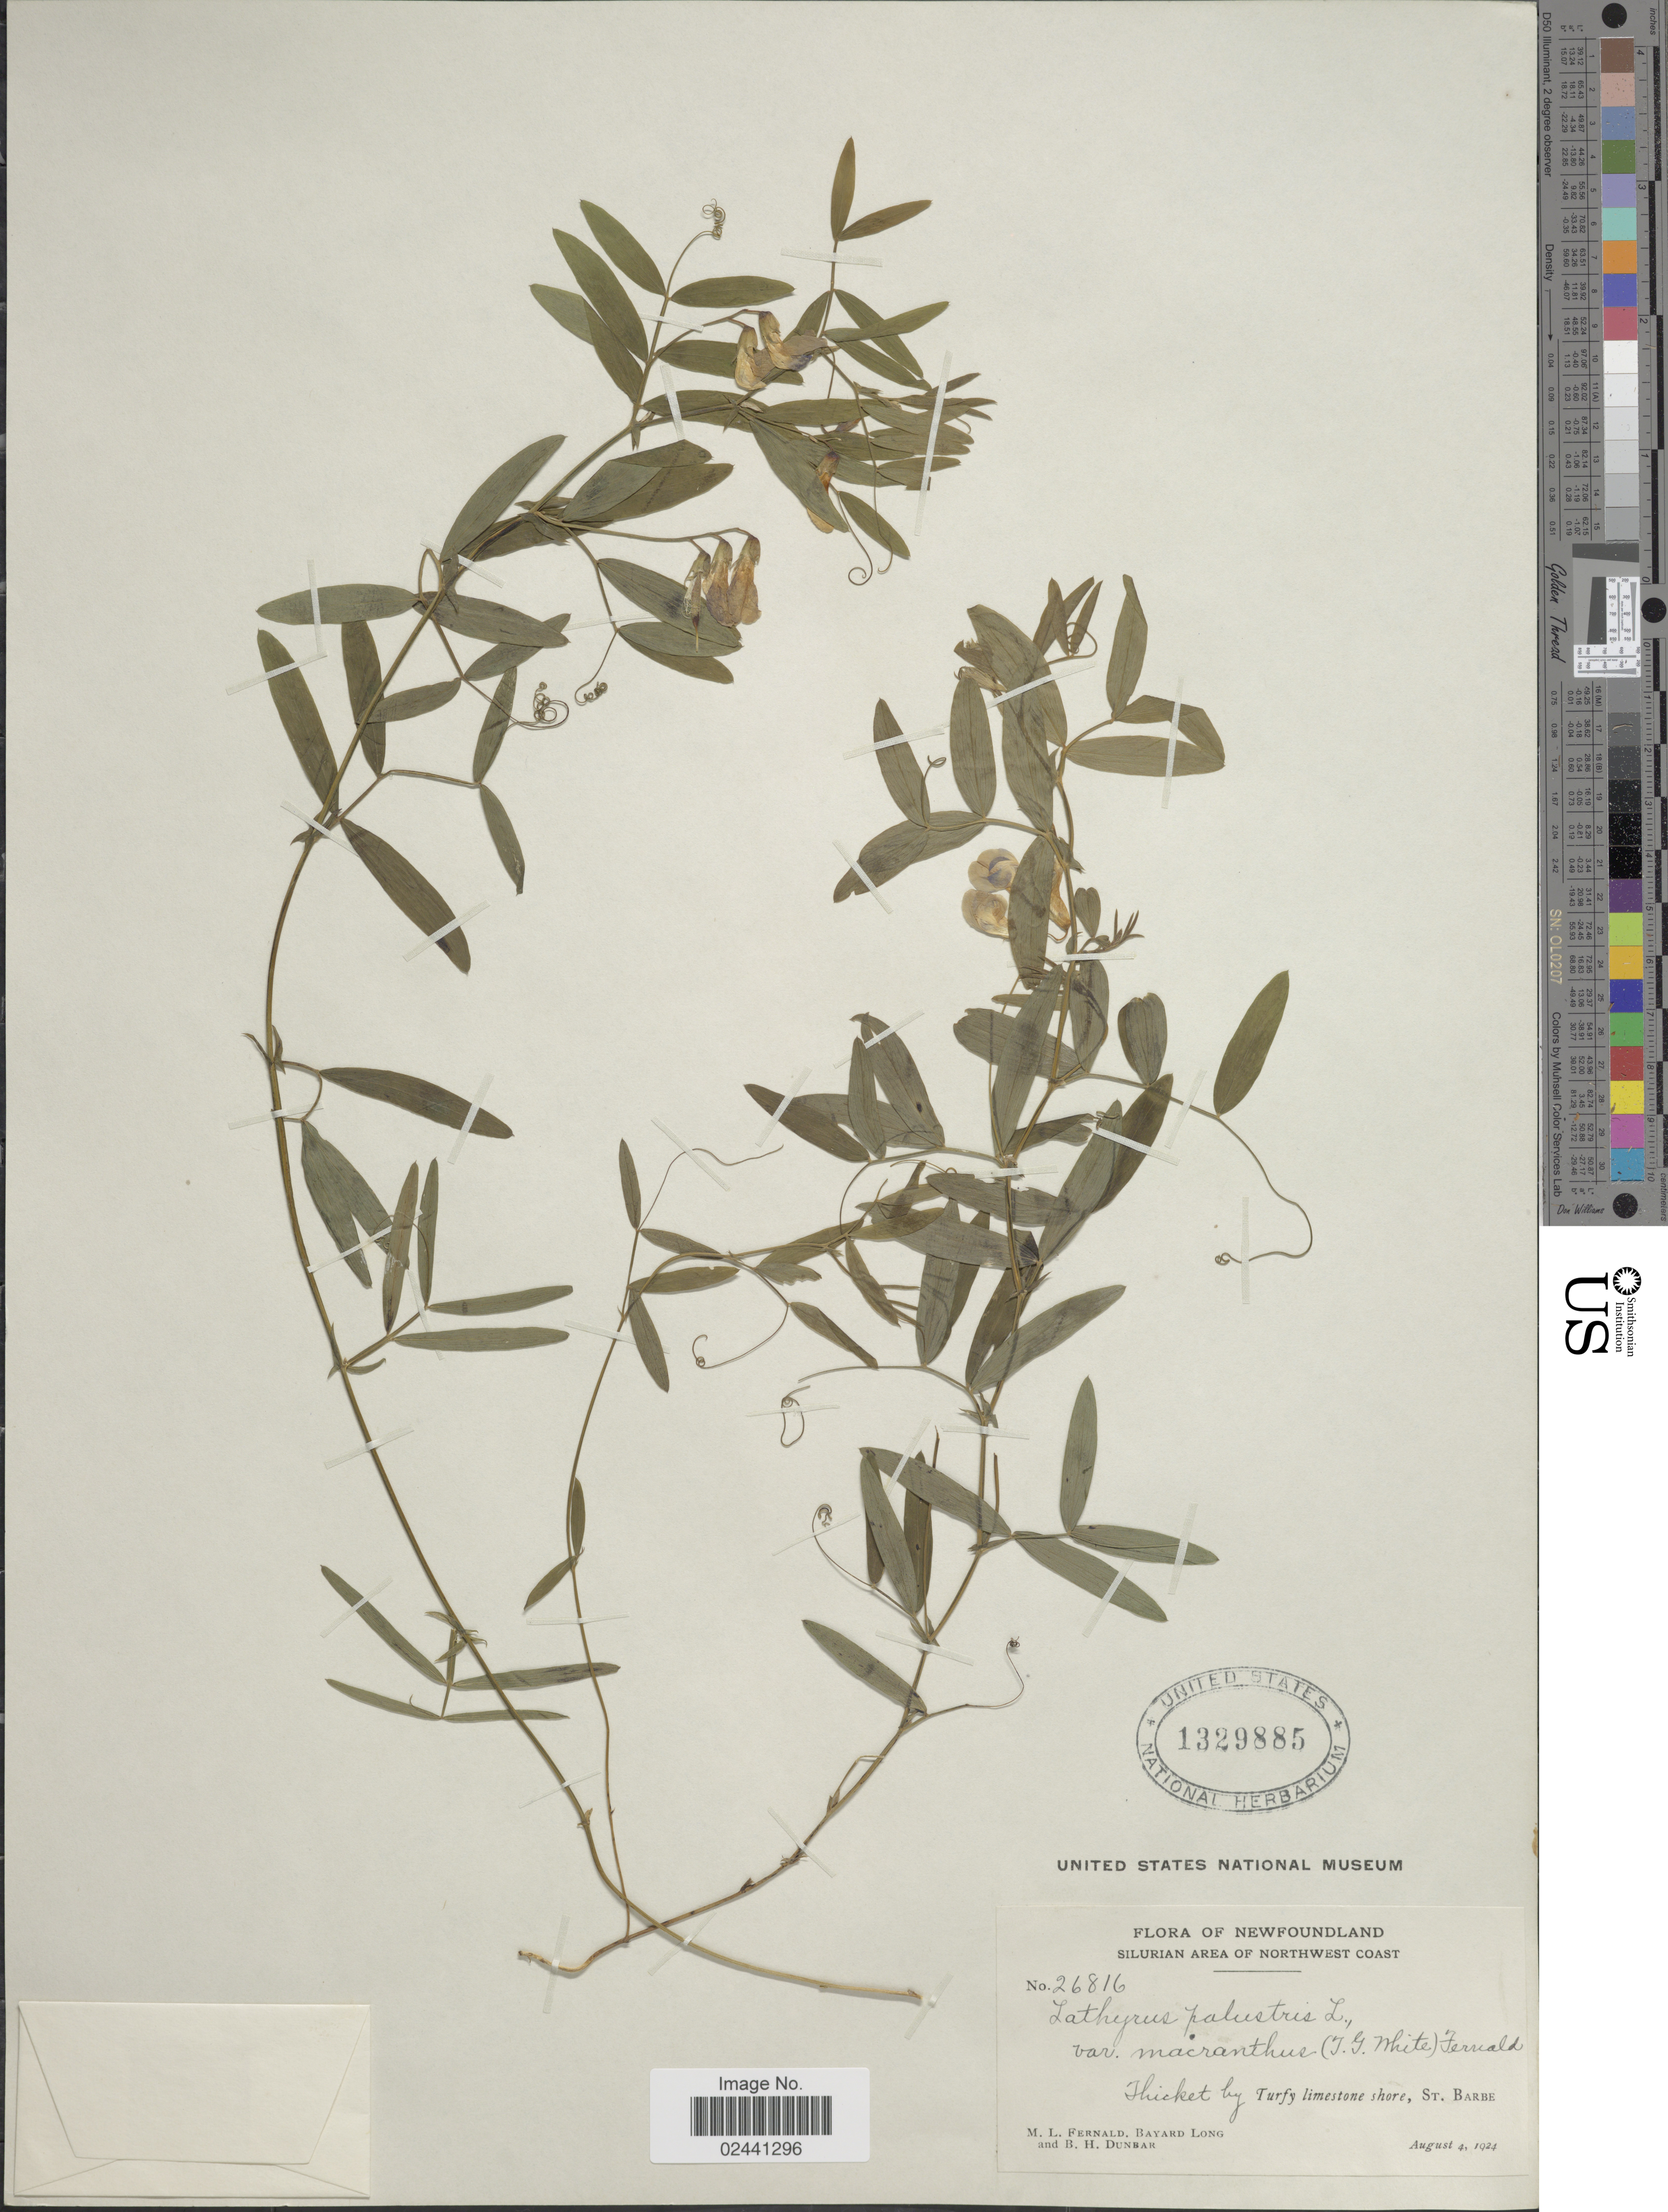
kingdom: Plantae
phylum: Tracheophyta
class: Magnoliopsida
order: Fabales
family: Fabaceae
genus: Lathyrus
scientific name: Lathyrus palustris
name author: L.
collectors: M. L. Fernald, B. Long & B. Dunbar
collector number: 26816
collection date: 1924-08-04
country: Canada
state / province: Newfoundland and Labrador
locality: Silurian Area of Northwest Coast, Thicket by Turfy limestone shore, St. Barbe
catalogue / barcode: US 1329885